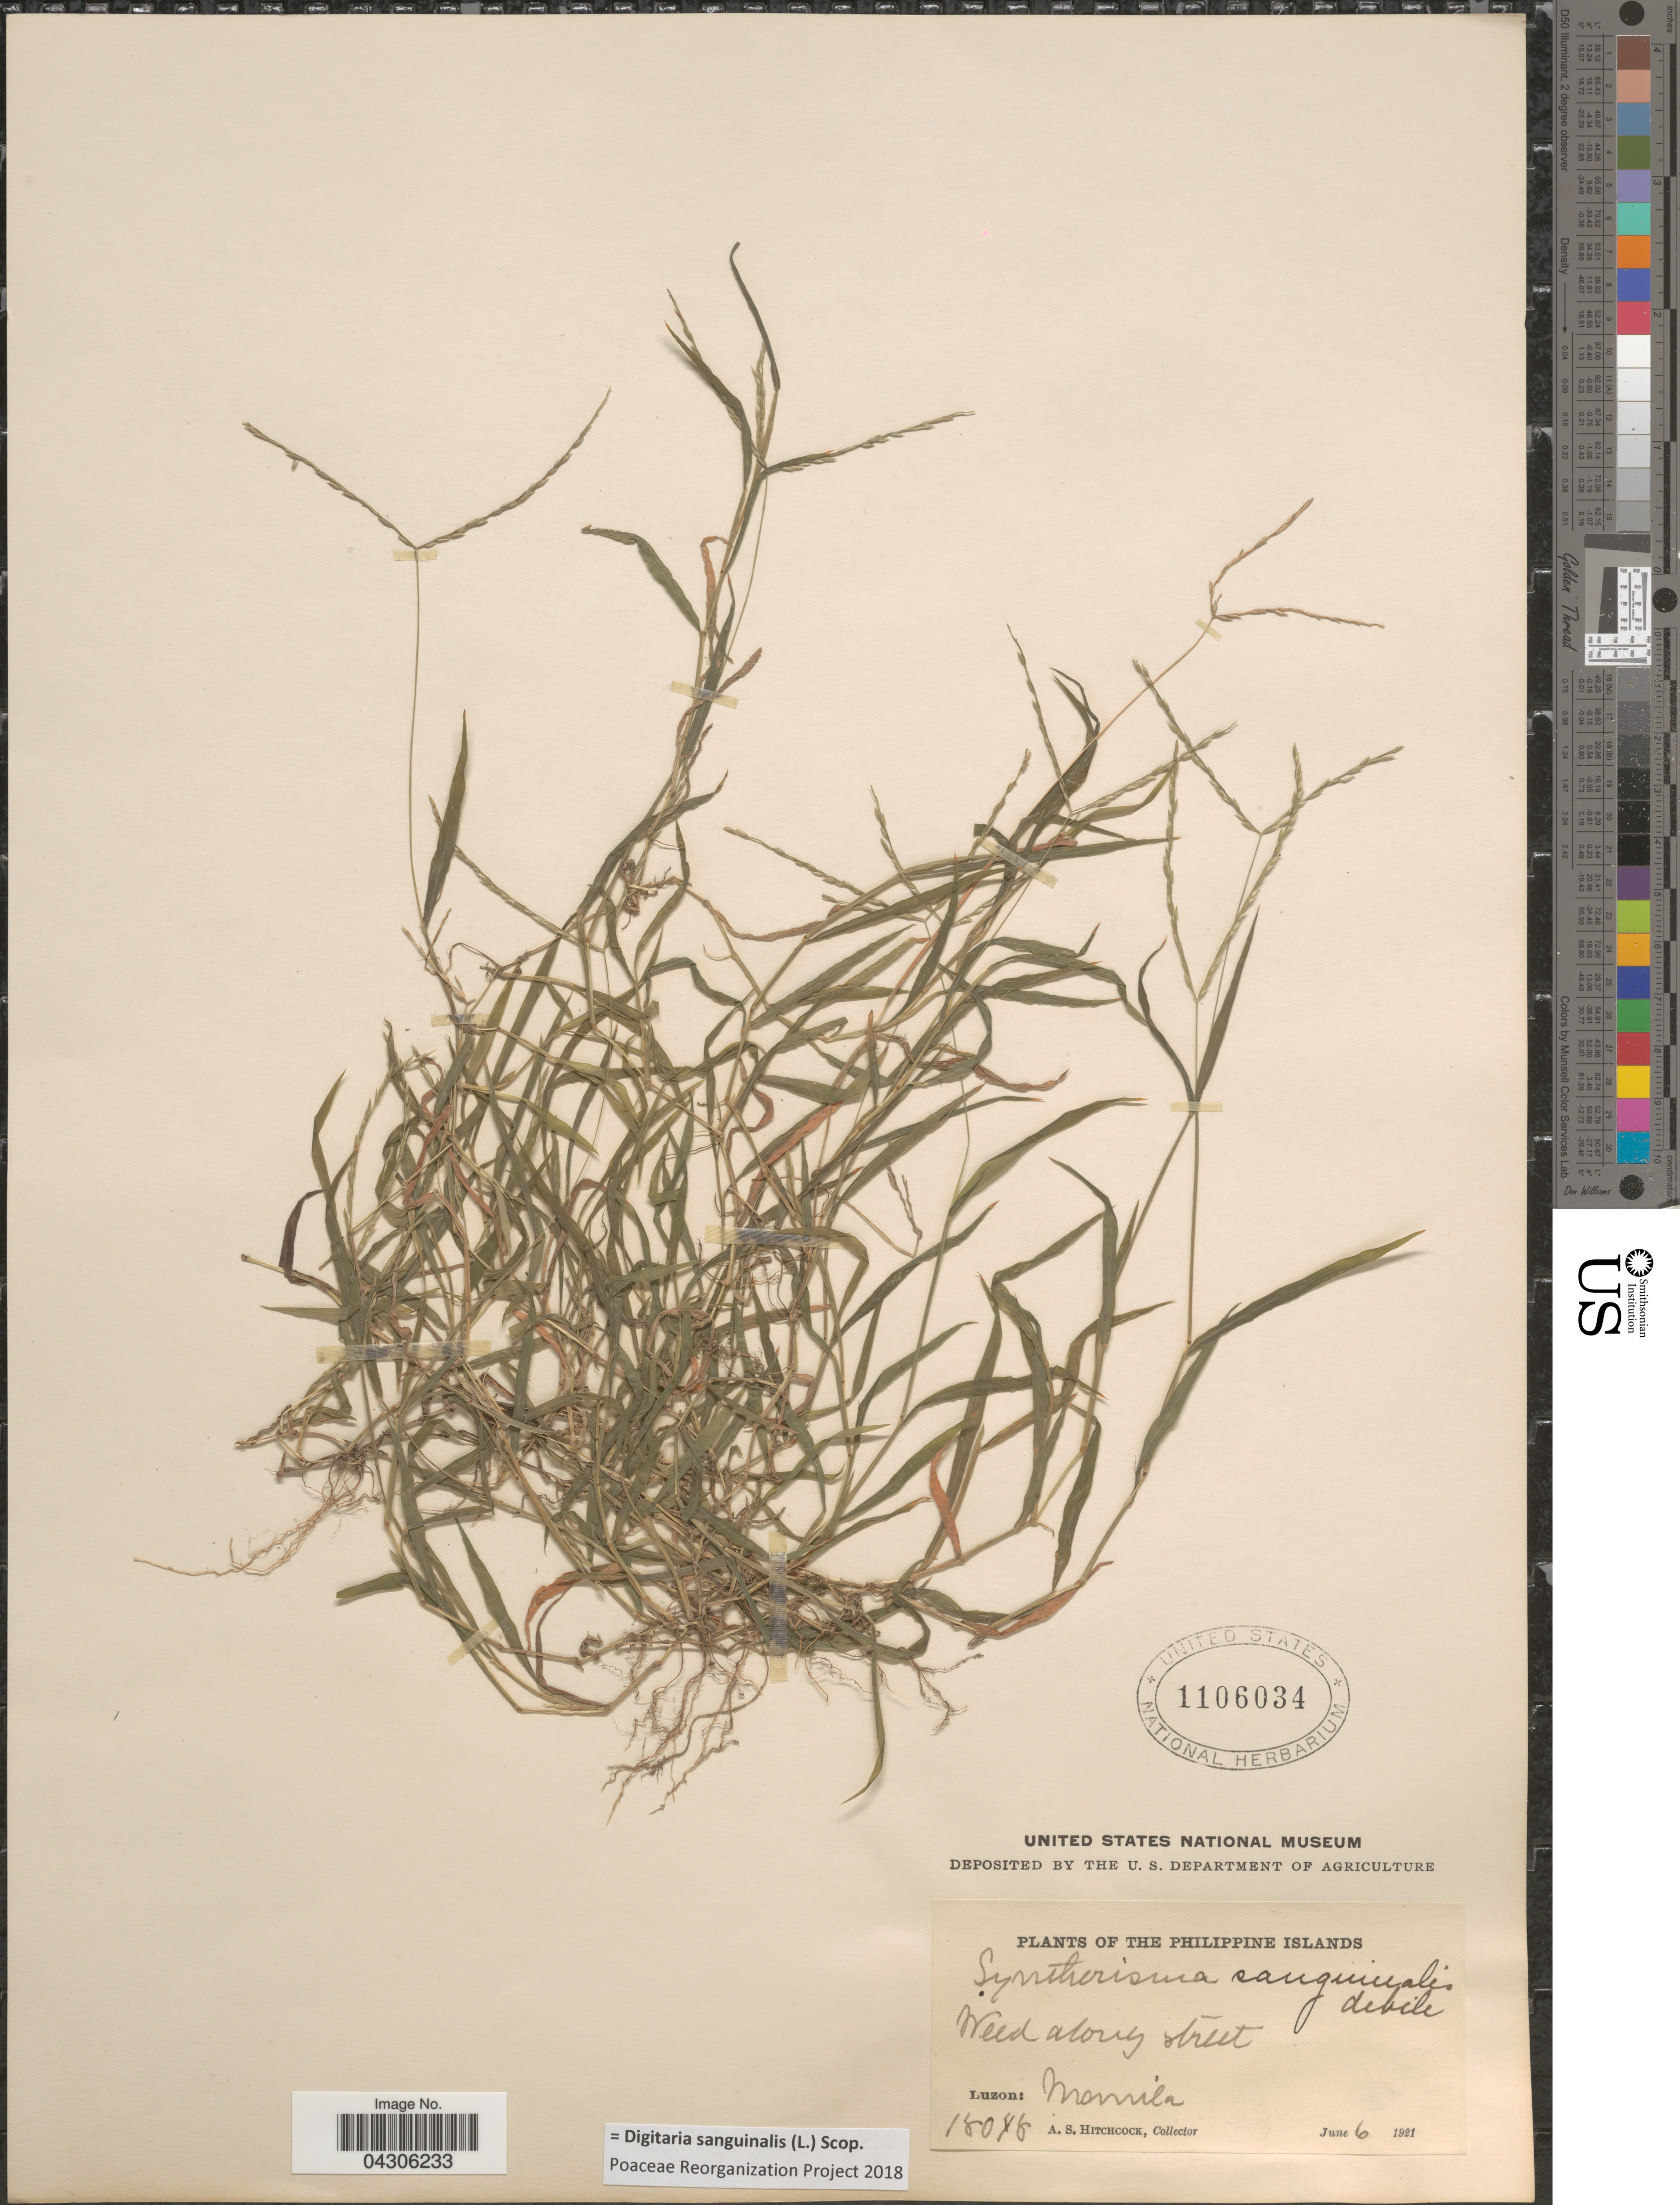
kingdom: Plantae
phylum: Tracheophyta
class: Liliopsida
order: Poales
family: Poaceae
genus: Digitaria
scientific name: Digitaria sanguinalis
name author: (L.) Scop.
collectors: A. S. Hitchcock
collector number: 18045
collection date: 1921-06-06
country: Philippines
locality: Luzon: Manila.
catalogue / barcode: US 1106034